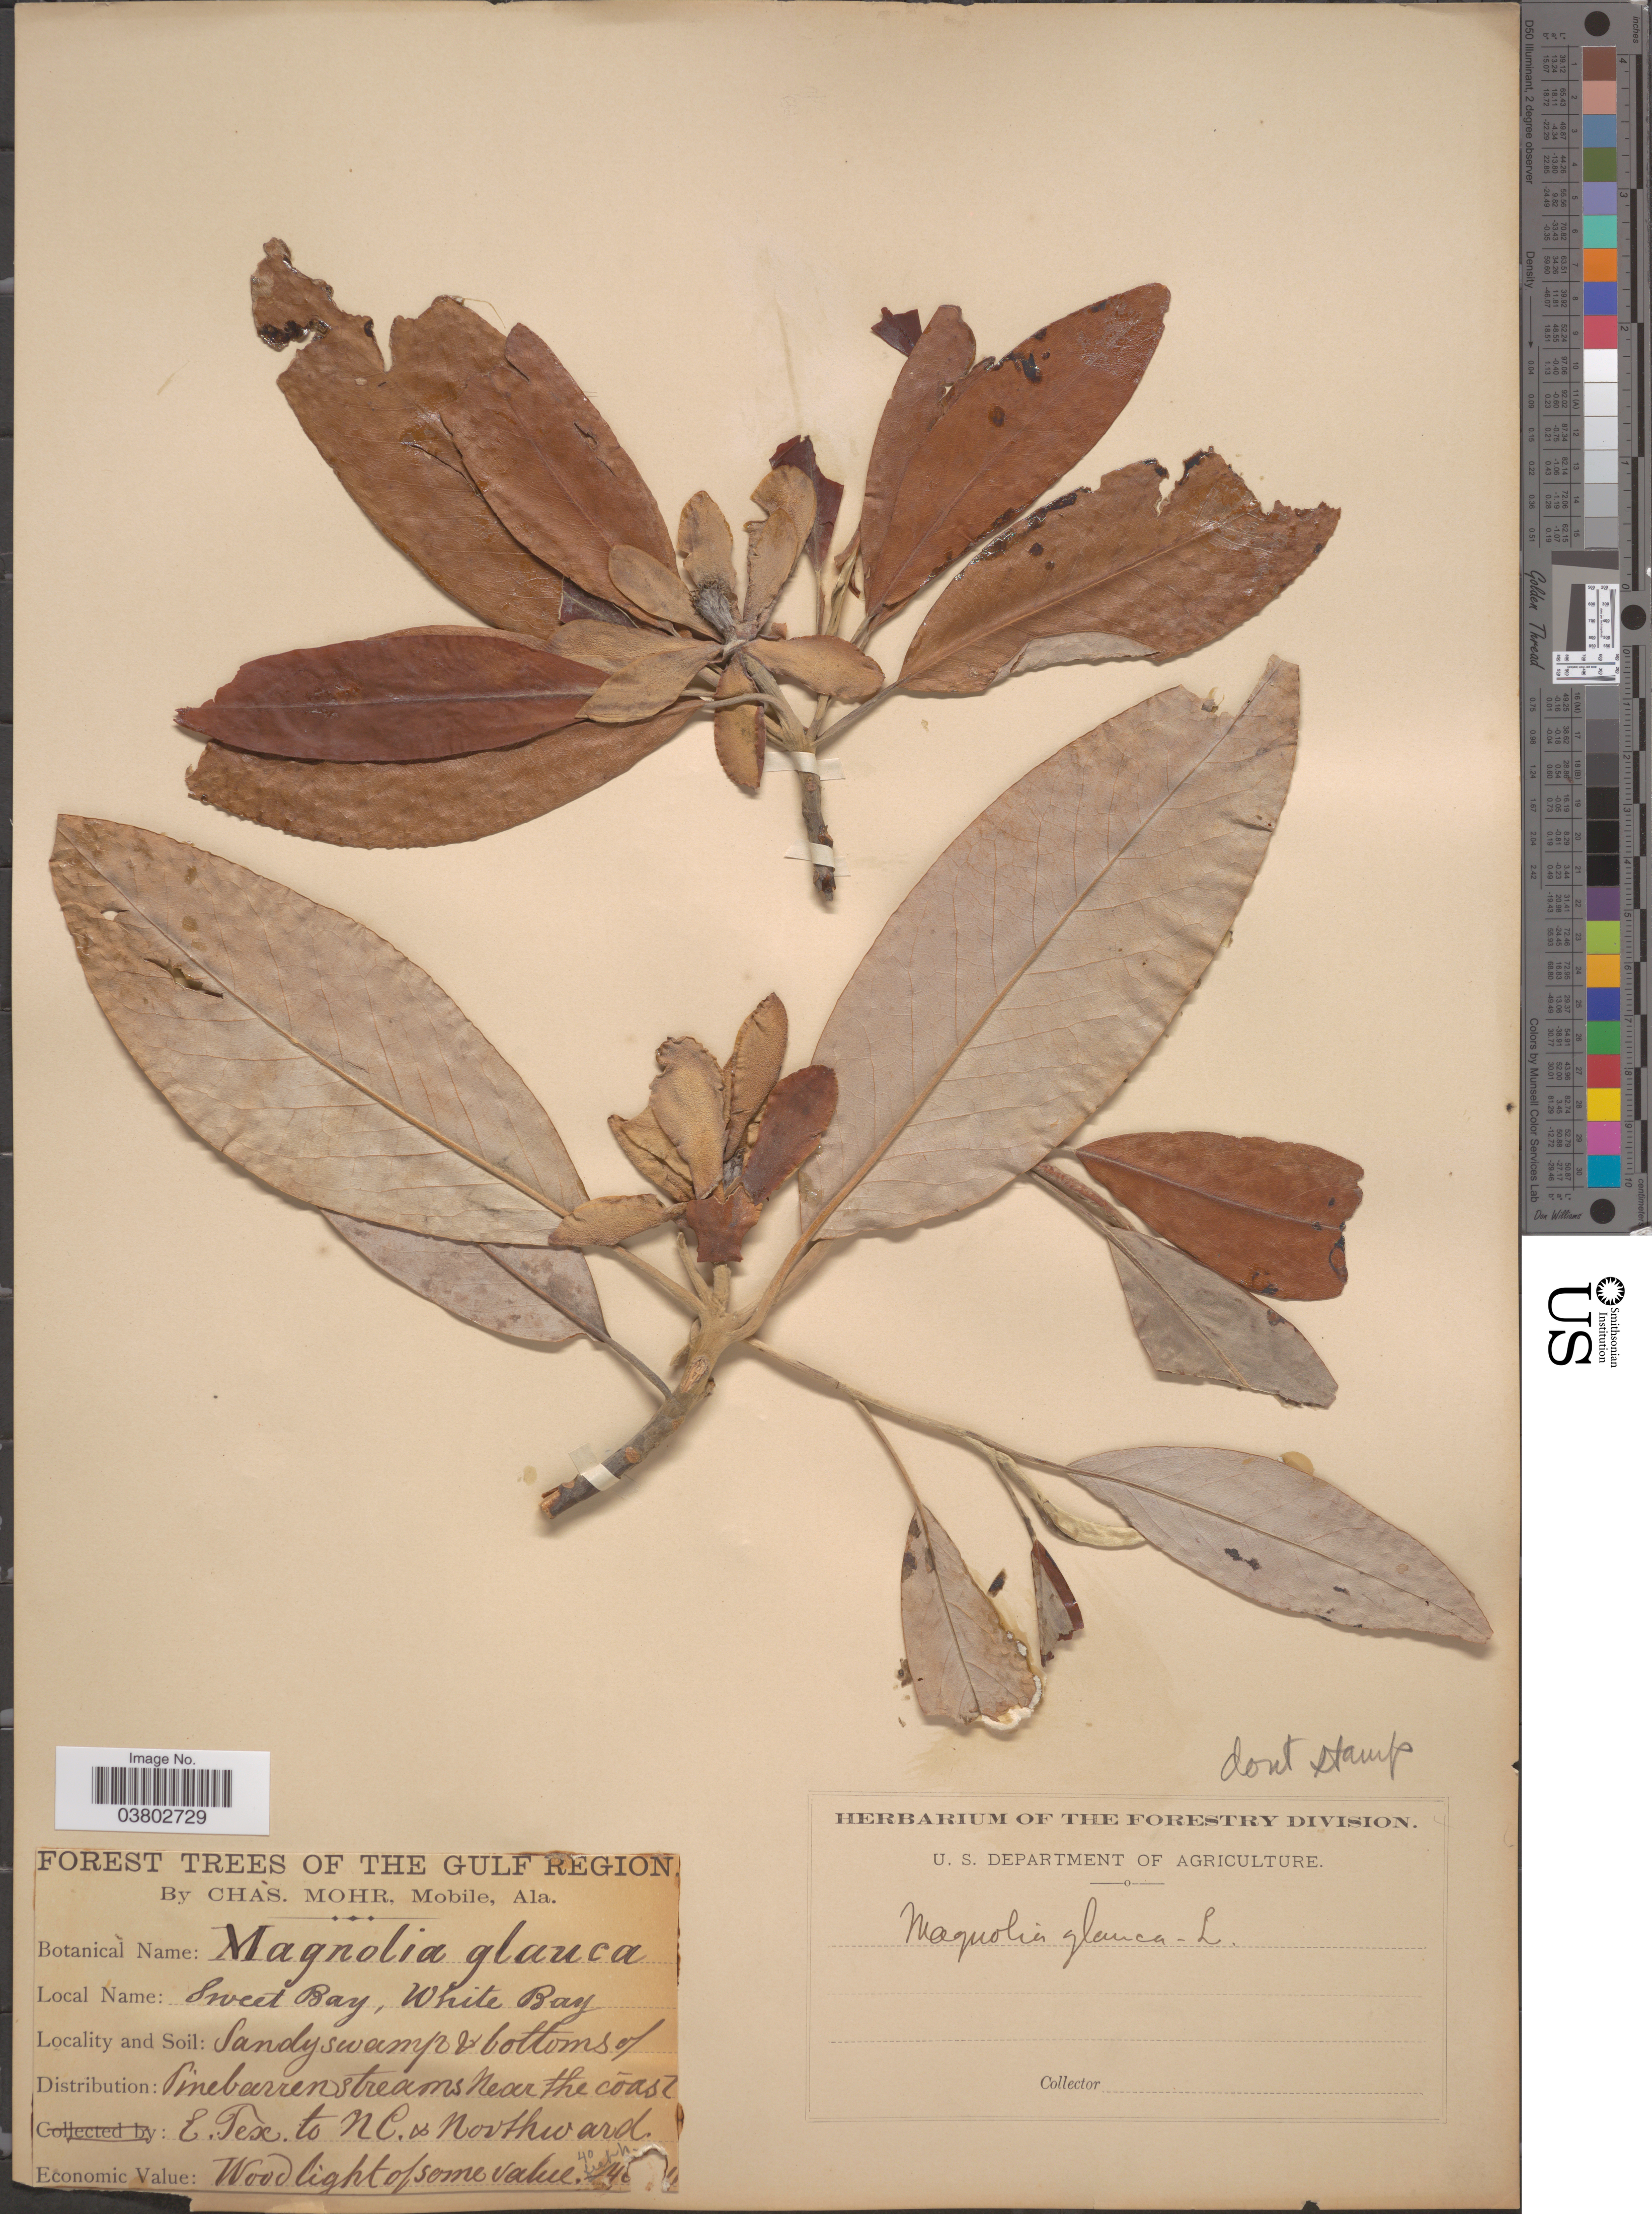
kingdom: Plantae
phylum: Tracheophyta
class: Magnoliopsida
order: Magnoliales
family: Magnoliaceae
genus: Magnolia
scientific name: Magnolia virginiana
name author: L.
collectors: Mohr, C. T. (herbarium)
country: United States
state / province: Alabama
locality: The Gulf Region. Near the coast E. Tex. to NC. Northward.